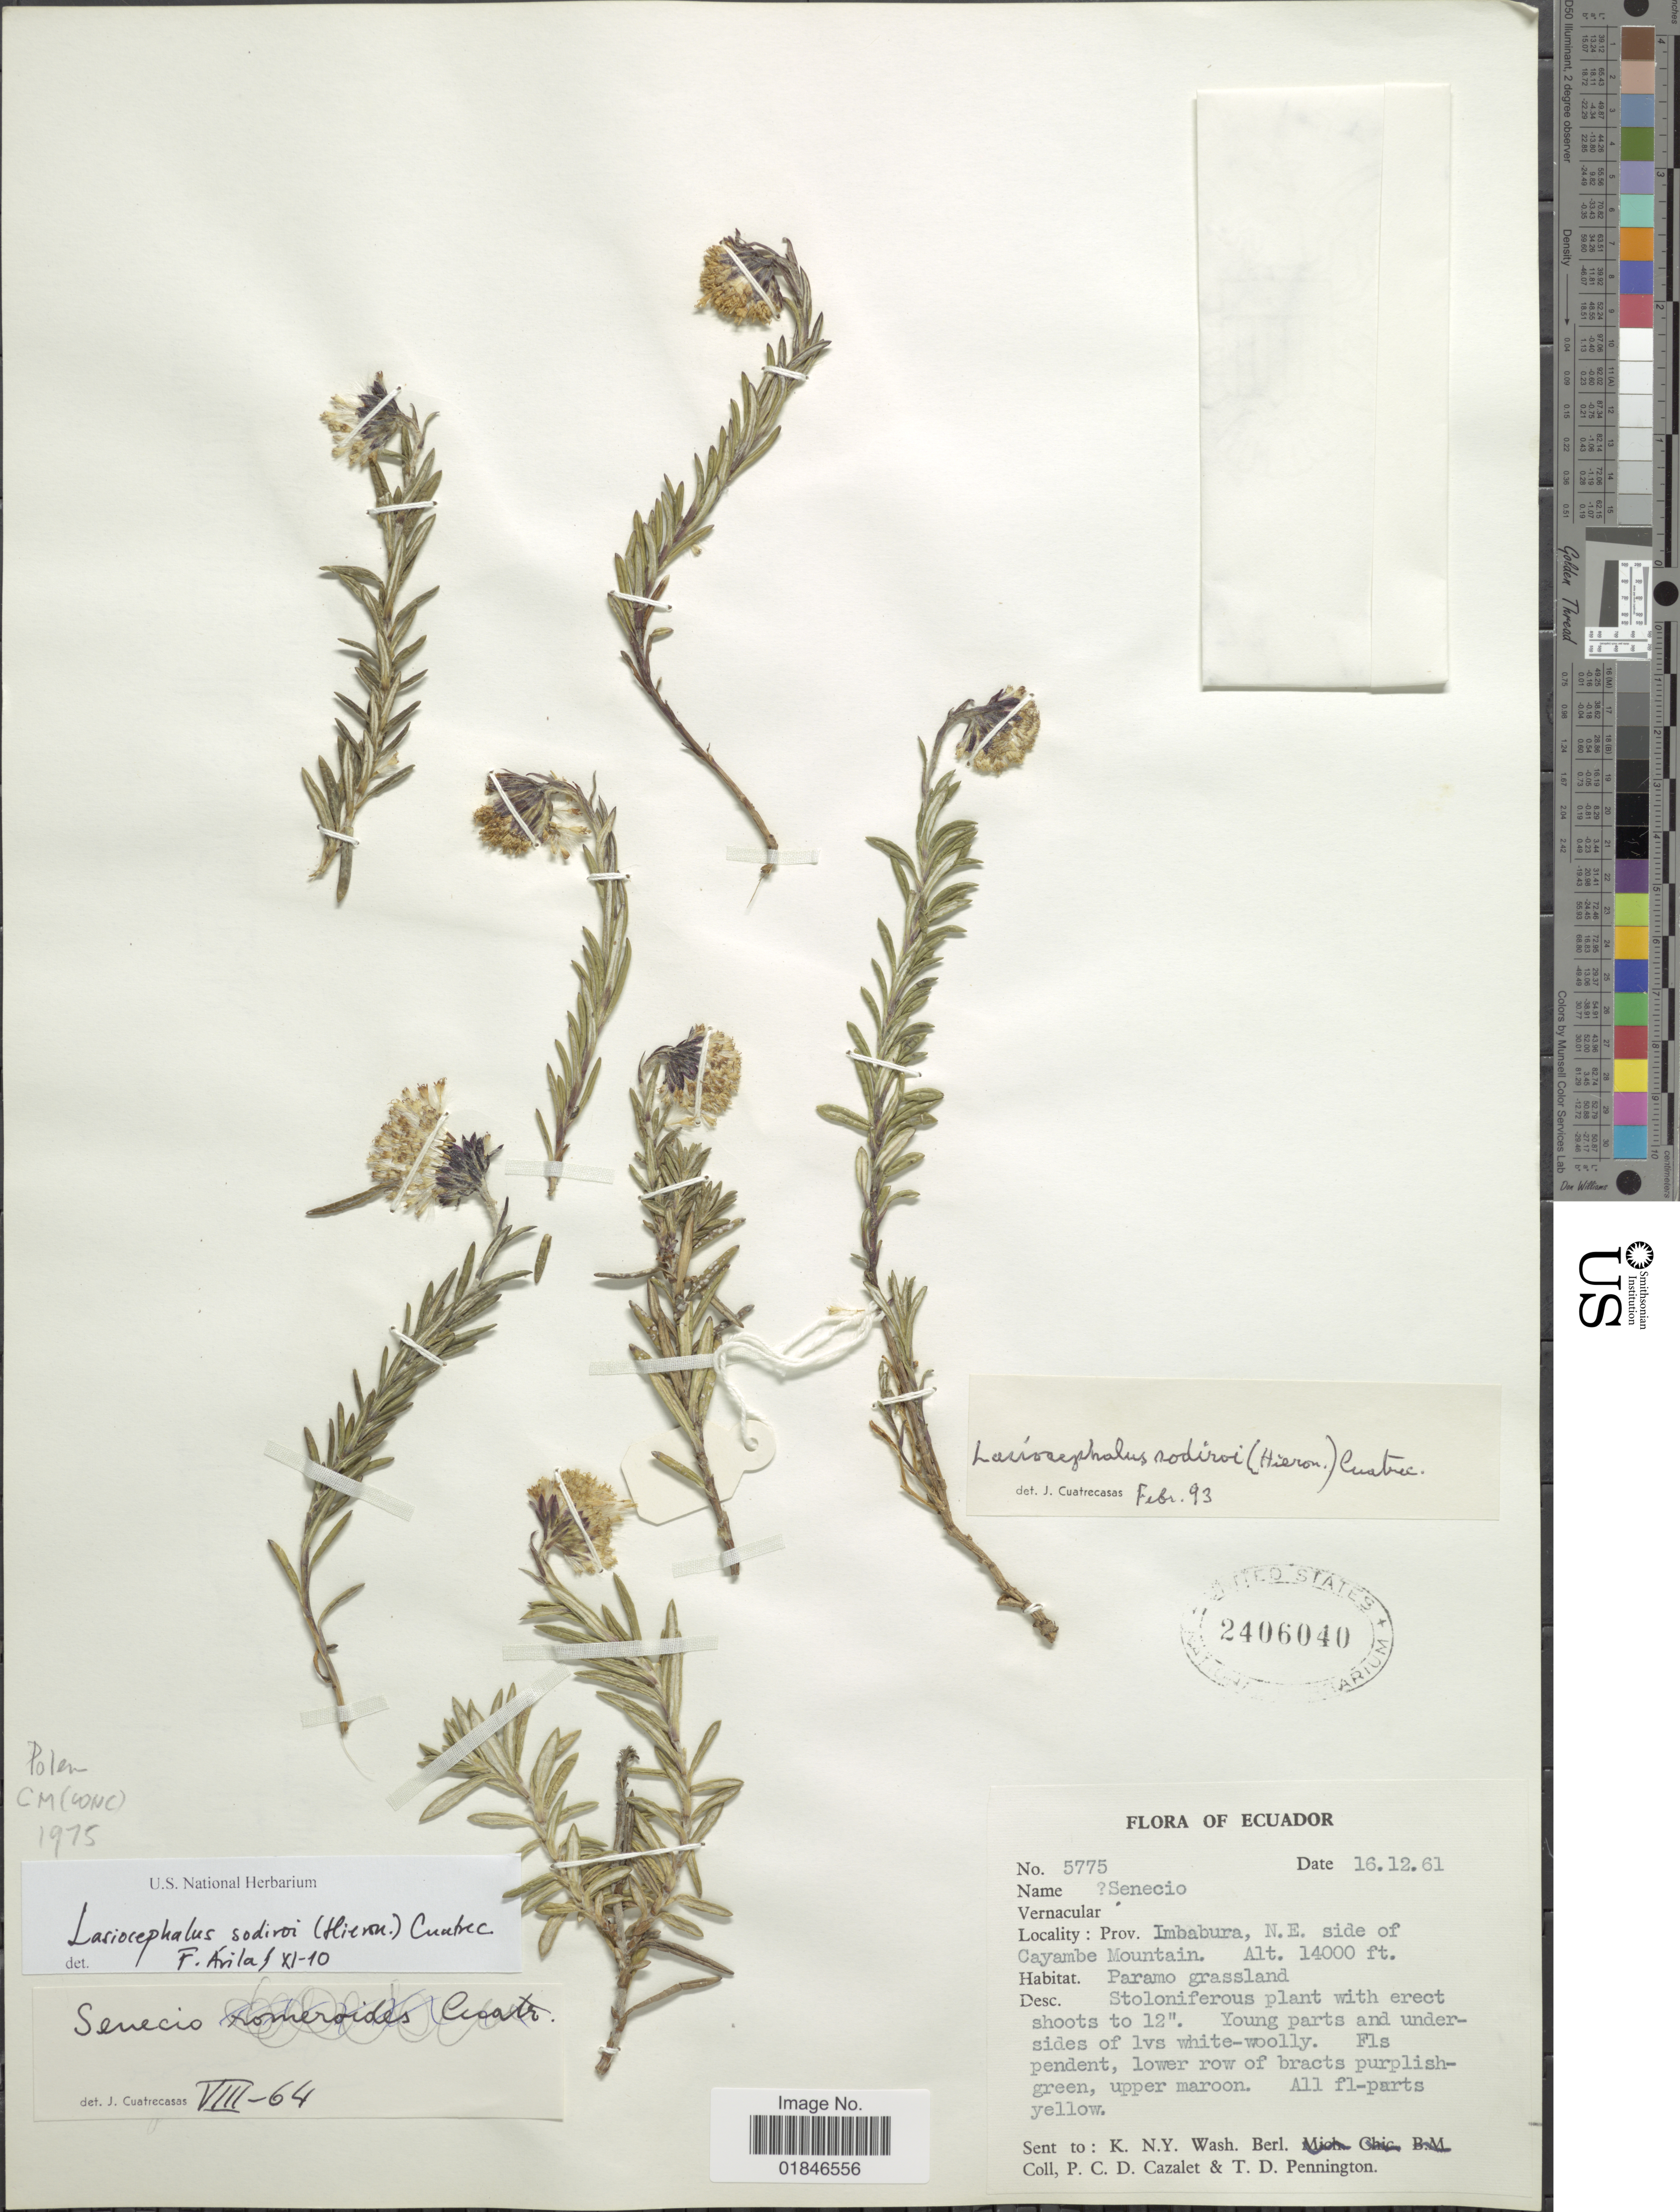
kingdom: Plantae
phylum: Tracheophyta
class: Magnoliopsida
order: Asterales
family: Asteraceae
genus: Senecio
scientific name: Senecio imbaburensis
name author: Sklenár & Marhold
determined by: Salomon, Luciana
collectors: P. C. D. Cazalet & T. D. Pennington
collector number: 5775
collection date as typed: Transcribed d/m/y: 16/12/61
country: Ecuador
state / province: Imbabura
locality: Prov. Imbabura, N. E. side of Cayambe Mountain, Paramo grassland.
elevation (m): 4267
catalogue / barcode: US 2406040